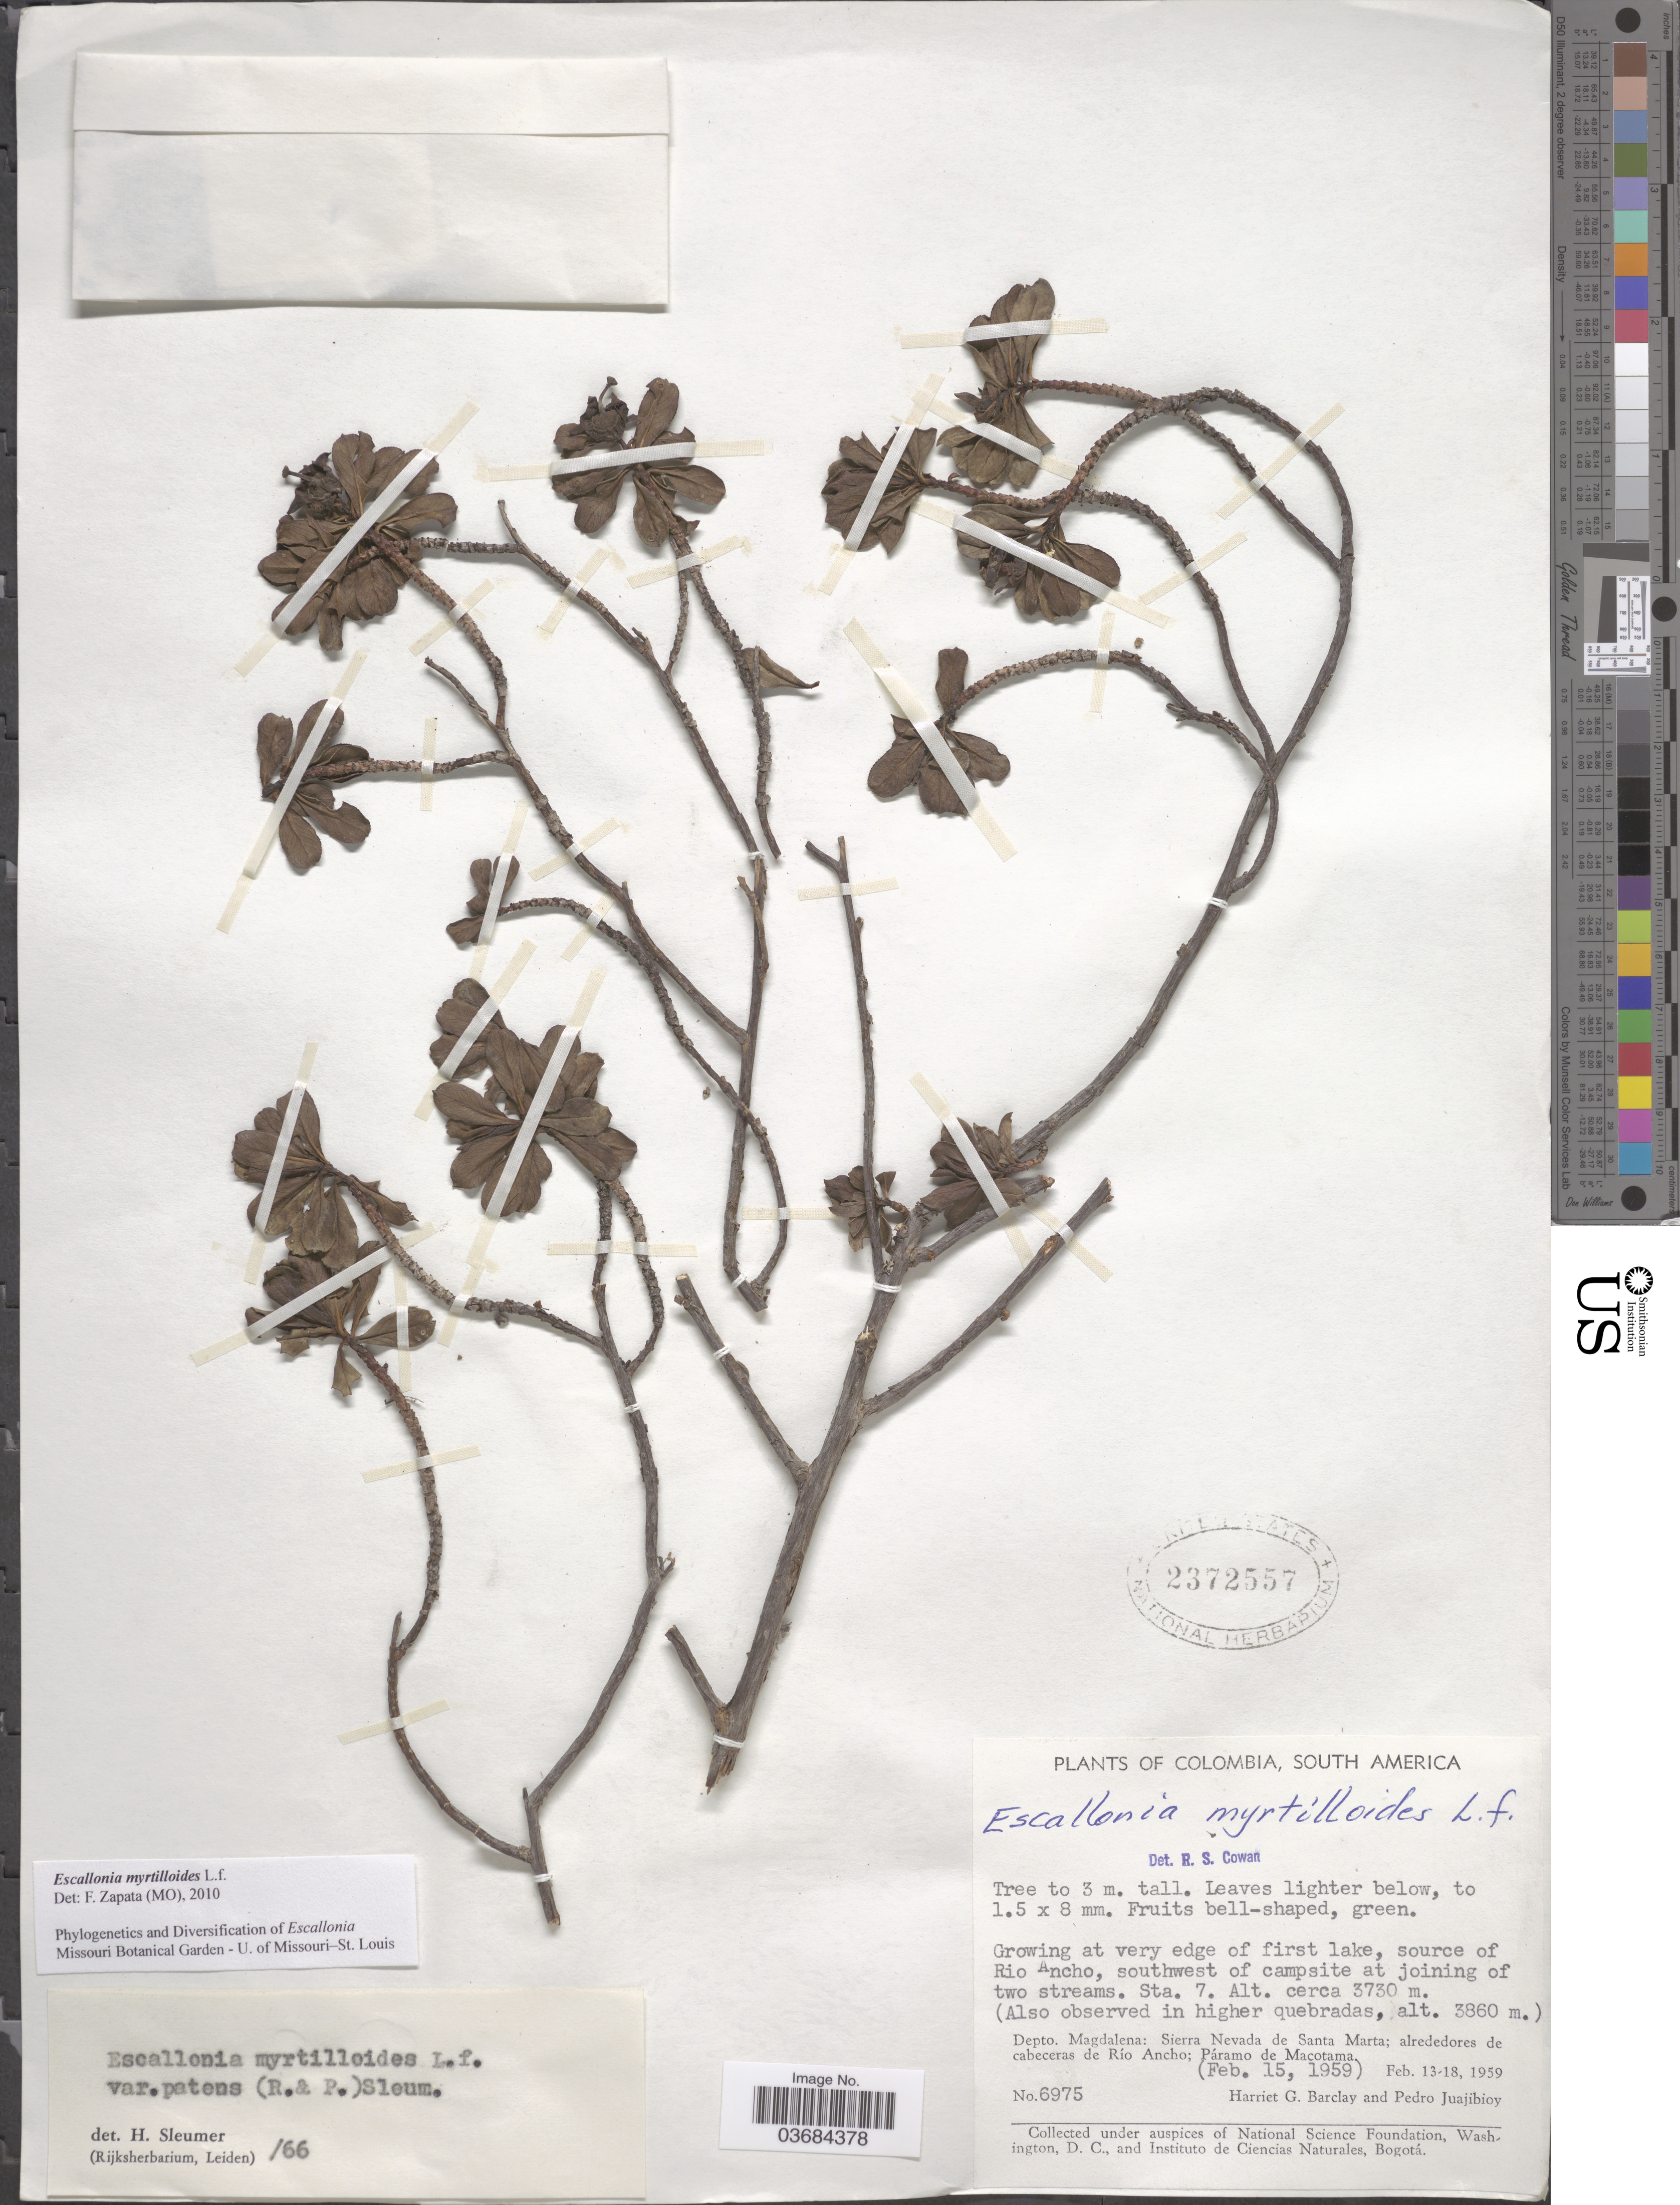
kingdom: Plantae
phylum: Tracheophyta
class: Magnoliopsida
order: Escalloniales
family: Escalloniaceae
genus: Escallonia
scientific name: Escallonia myrtilloides var. myrtilloides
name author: L. f.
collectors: H. G. Barclay & P. Juajibioy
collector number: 6975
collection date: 1959-02-15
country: Colombia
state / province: Magdalena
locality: At very edge of first lake, source of Rio Ancho, southwest of campsite at joining of two streams. Sta. 7. Depto. Magdalena: Sierra Nevada de Santa Marta; alrededores de cabeceras de Río Ancho; Páramo de Macotama.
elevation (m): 3730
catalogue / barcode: US 2372557